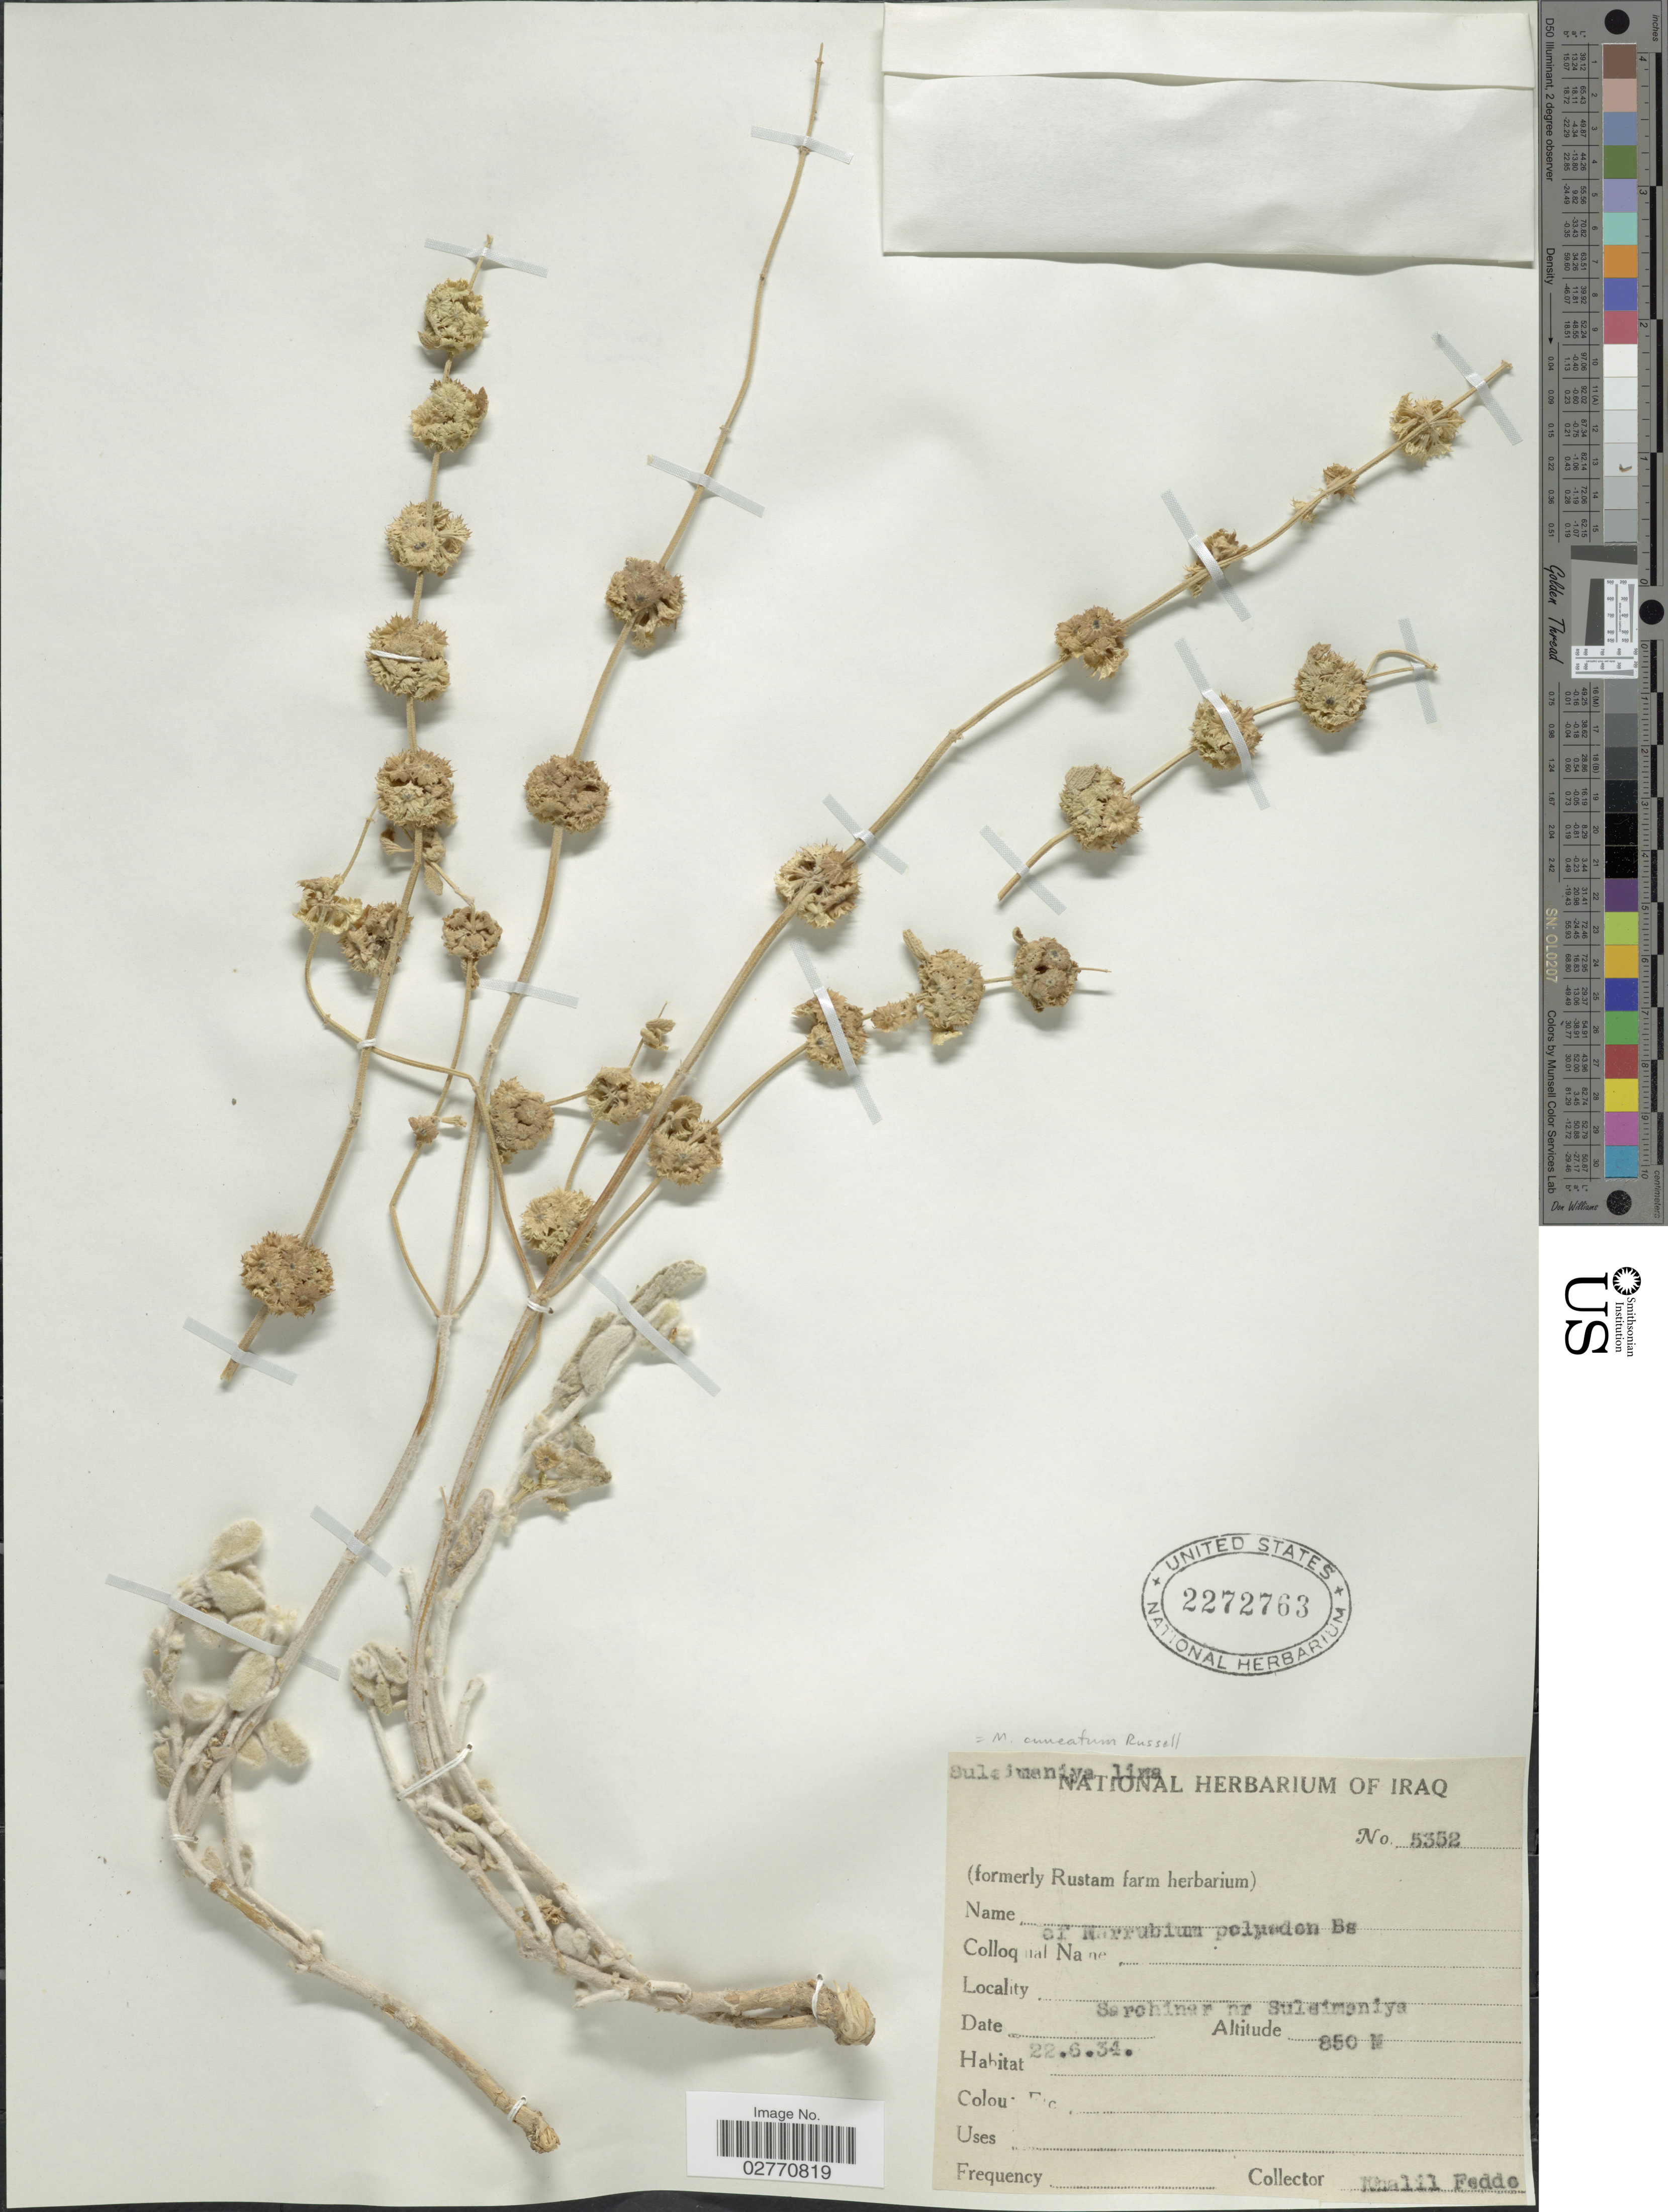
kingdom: Plantae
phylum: Tracheophyta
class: Magnoliopsida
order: Lamiales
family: Lamiaceae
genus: Marrubium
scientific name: Marrubium cuneatum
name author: Banks & Sol.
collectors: K. Fedde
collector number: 5352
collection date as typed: Transcribed d/m/y: 22/6/34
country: Iraq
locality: Suleimanya liwa. Serchinar nr Sulsimaniya.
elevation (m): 850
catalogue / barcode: US 2272763